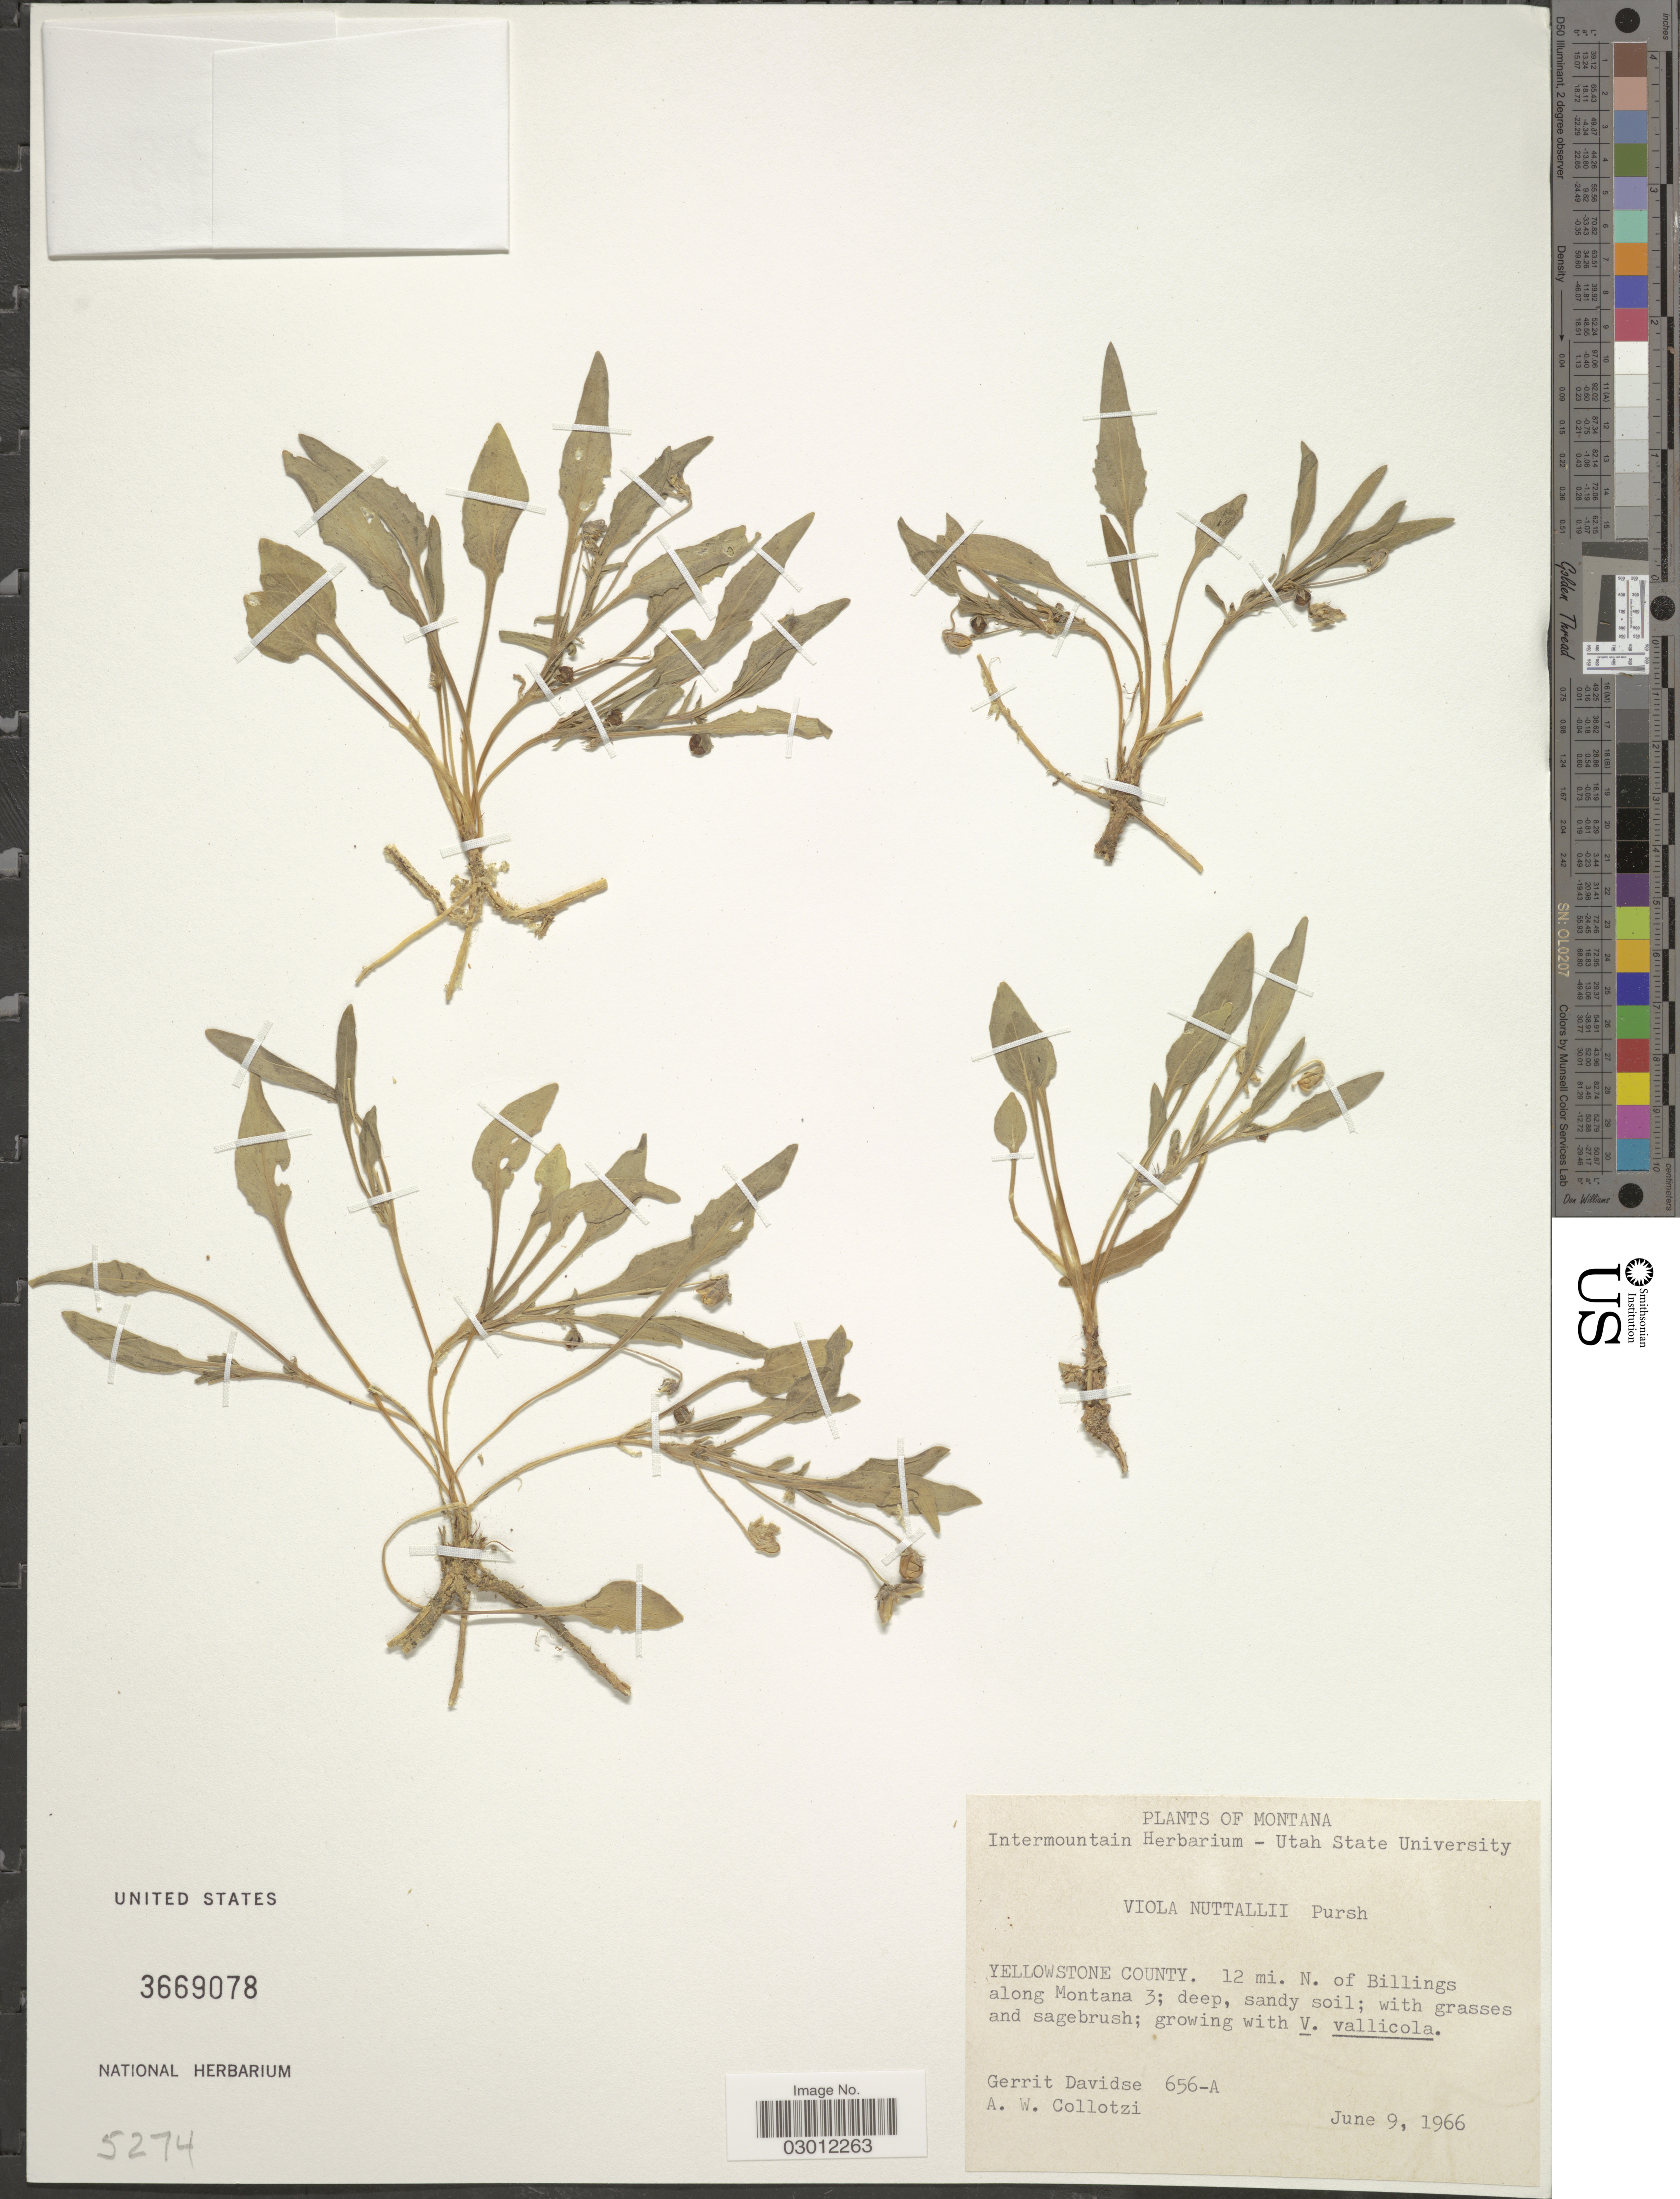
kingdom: Plantae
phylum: Tracheophyta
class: Magnoliopsida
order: Malpighiales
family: Violaceae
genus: Viola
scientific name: Viola nuttallii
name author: Pursh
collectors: G. Davidse & A. W. Collotzi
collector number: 656-A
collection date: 1966-06-09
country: United States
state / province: Montana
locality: Yellowstone County. 12 mi. N. of Billings along Montana 3.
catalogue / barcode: US 3669078